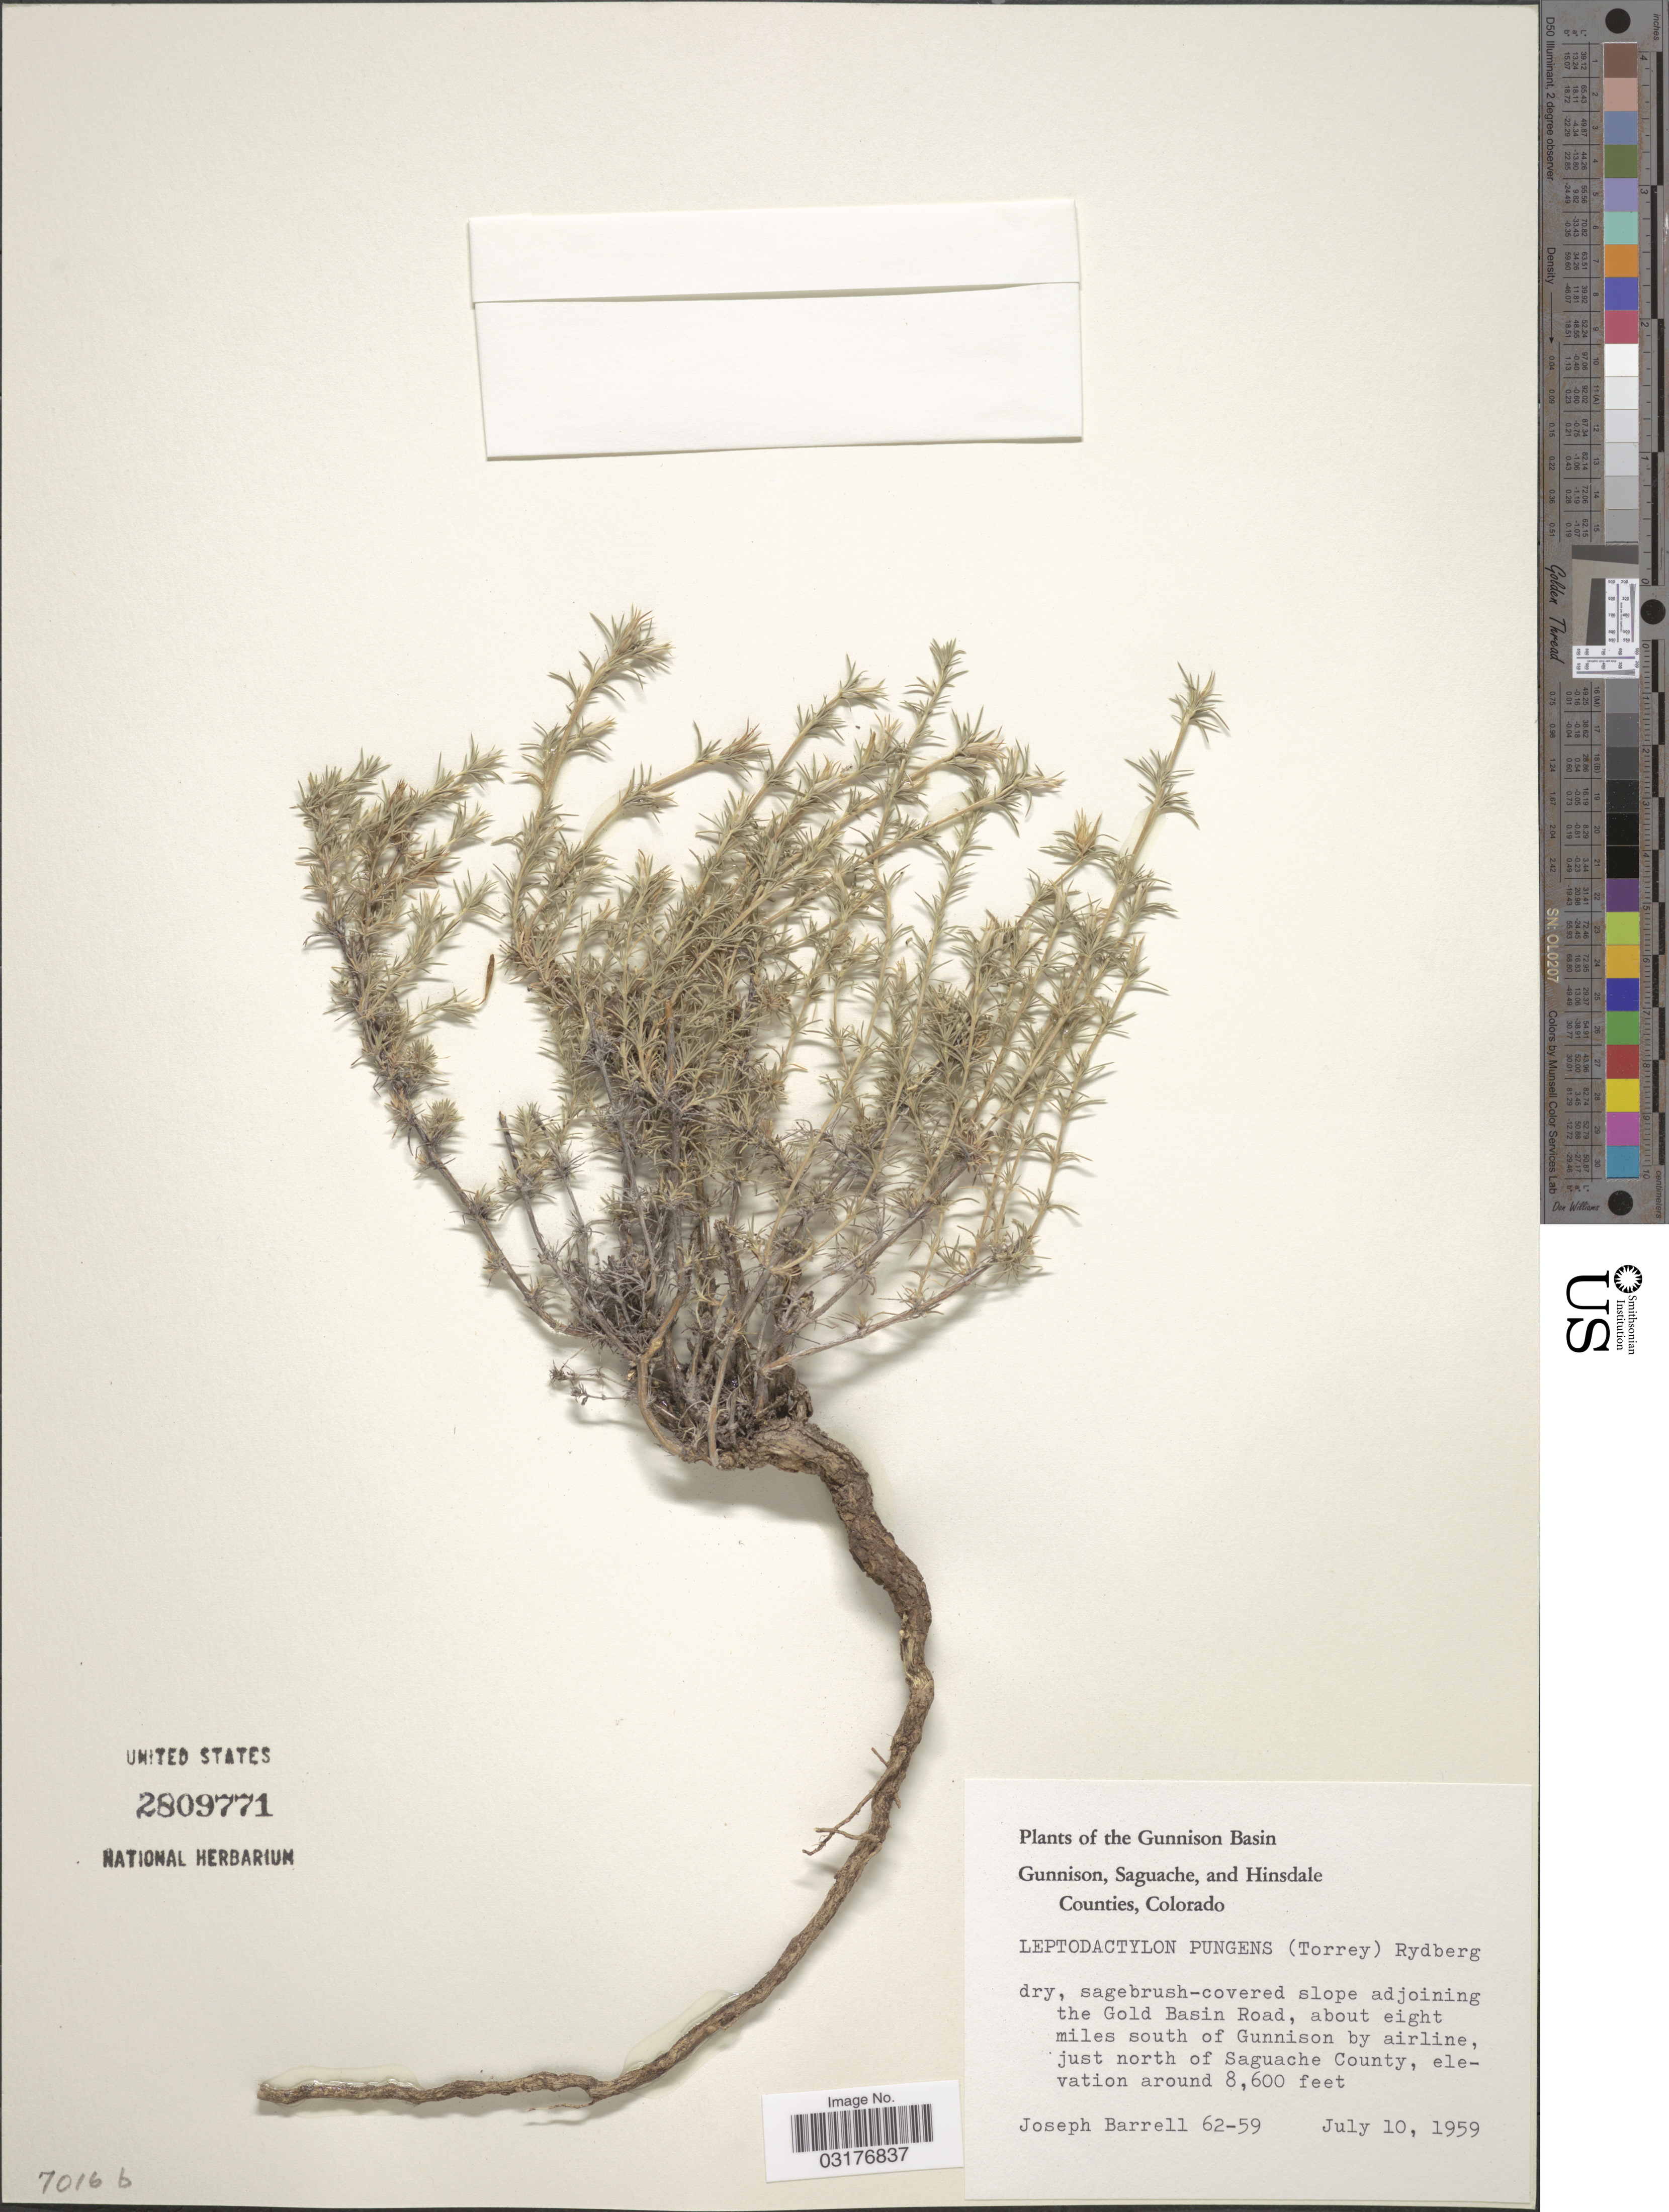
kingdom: Plantae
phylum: Tracheophyta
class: Magnoliopsida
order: Ericales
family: Polemoniaceae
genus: Linanthus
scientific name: Linanthus pungens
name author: (Torr.) J.M. Porter & L.A. Johnson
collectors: J. Barrell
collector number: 62-59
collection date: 1959-07-10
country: United States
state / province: Colorado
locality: The Gunnison Basin. Slope adjoining the Gold Basin Road, about eight miles south of Gunnison by airline, just north of Saguache County.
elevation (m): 2621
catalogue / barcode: US 2809771